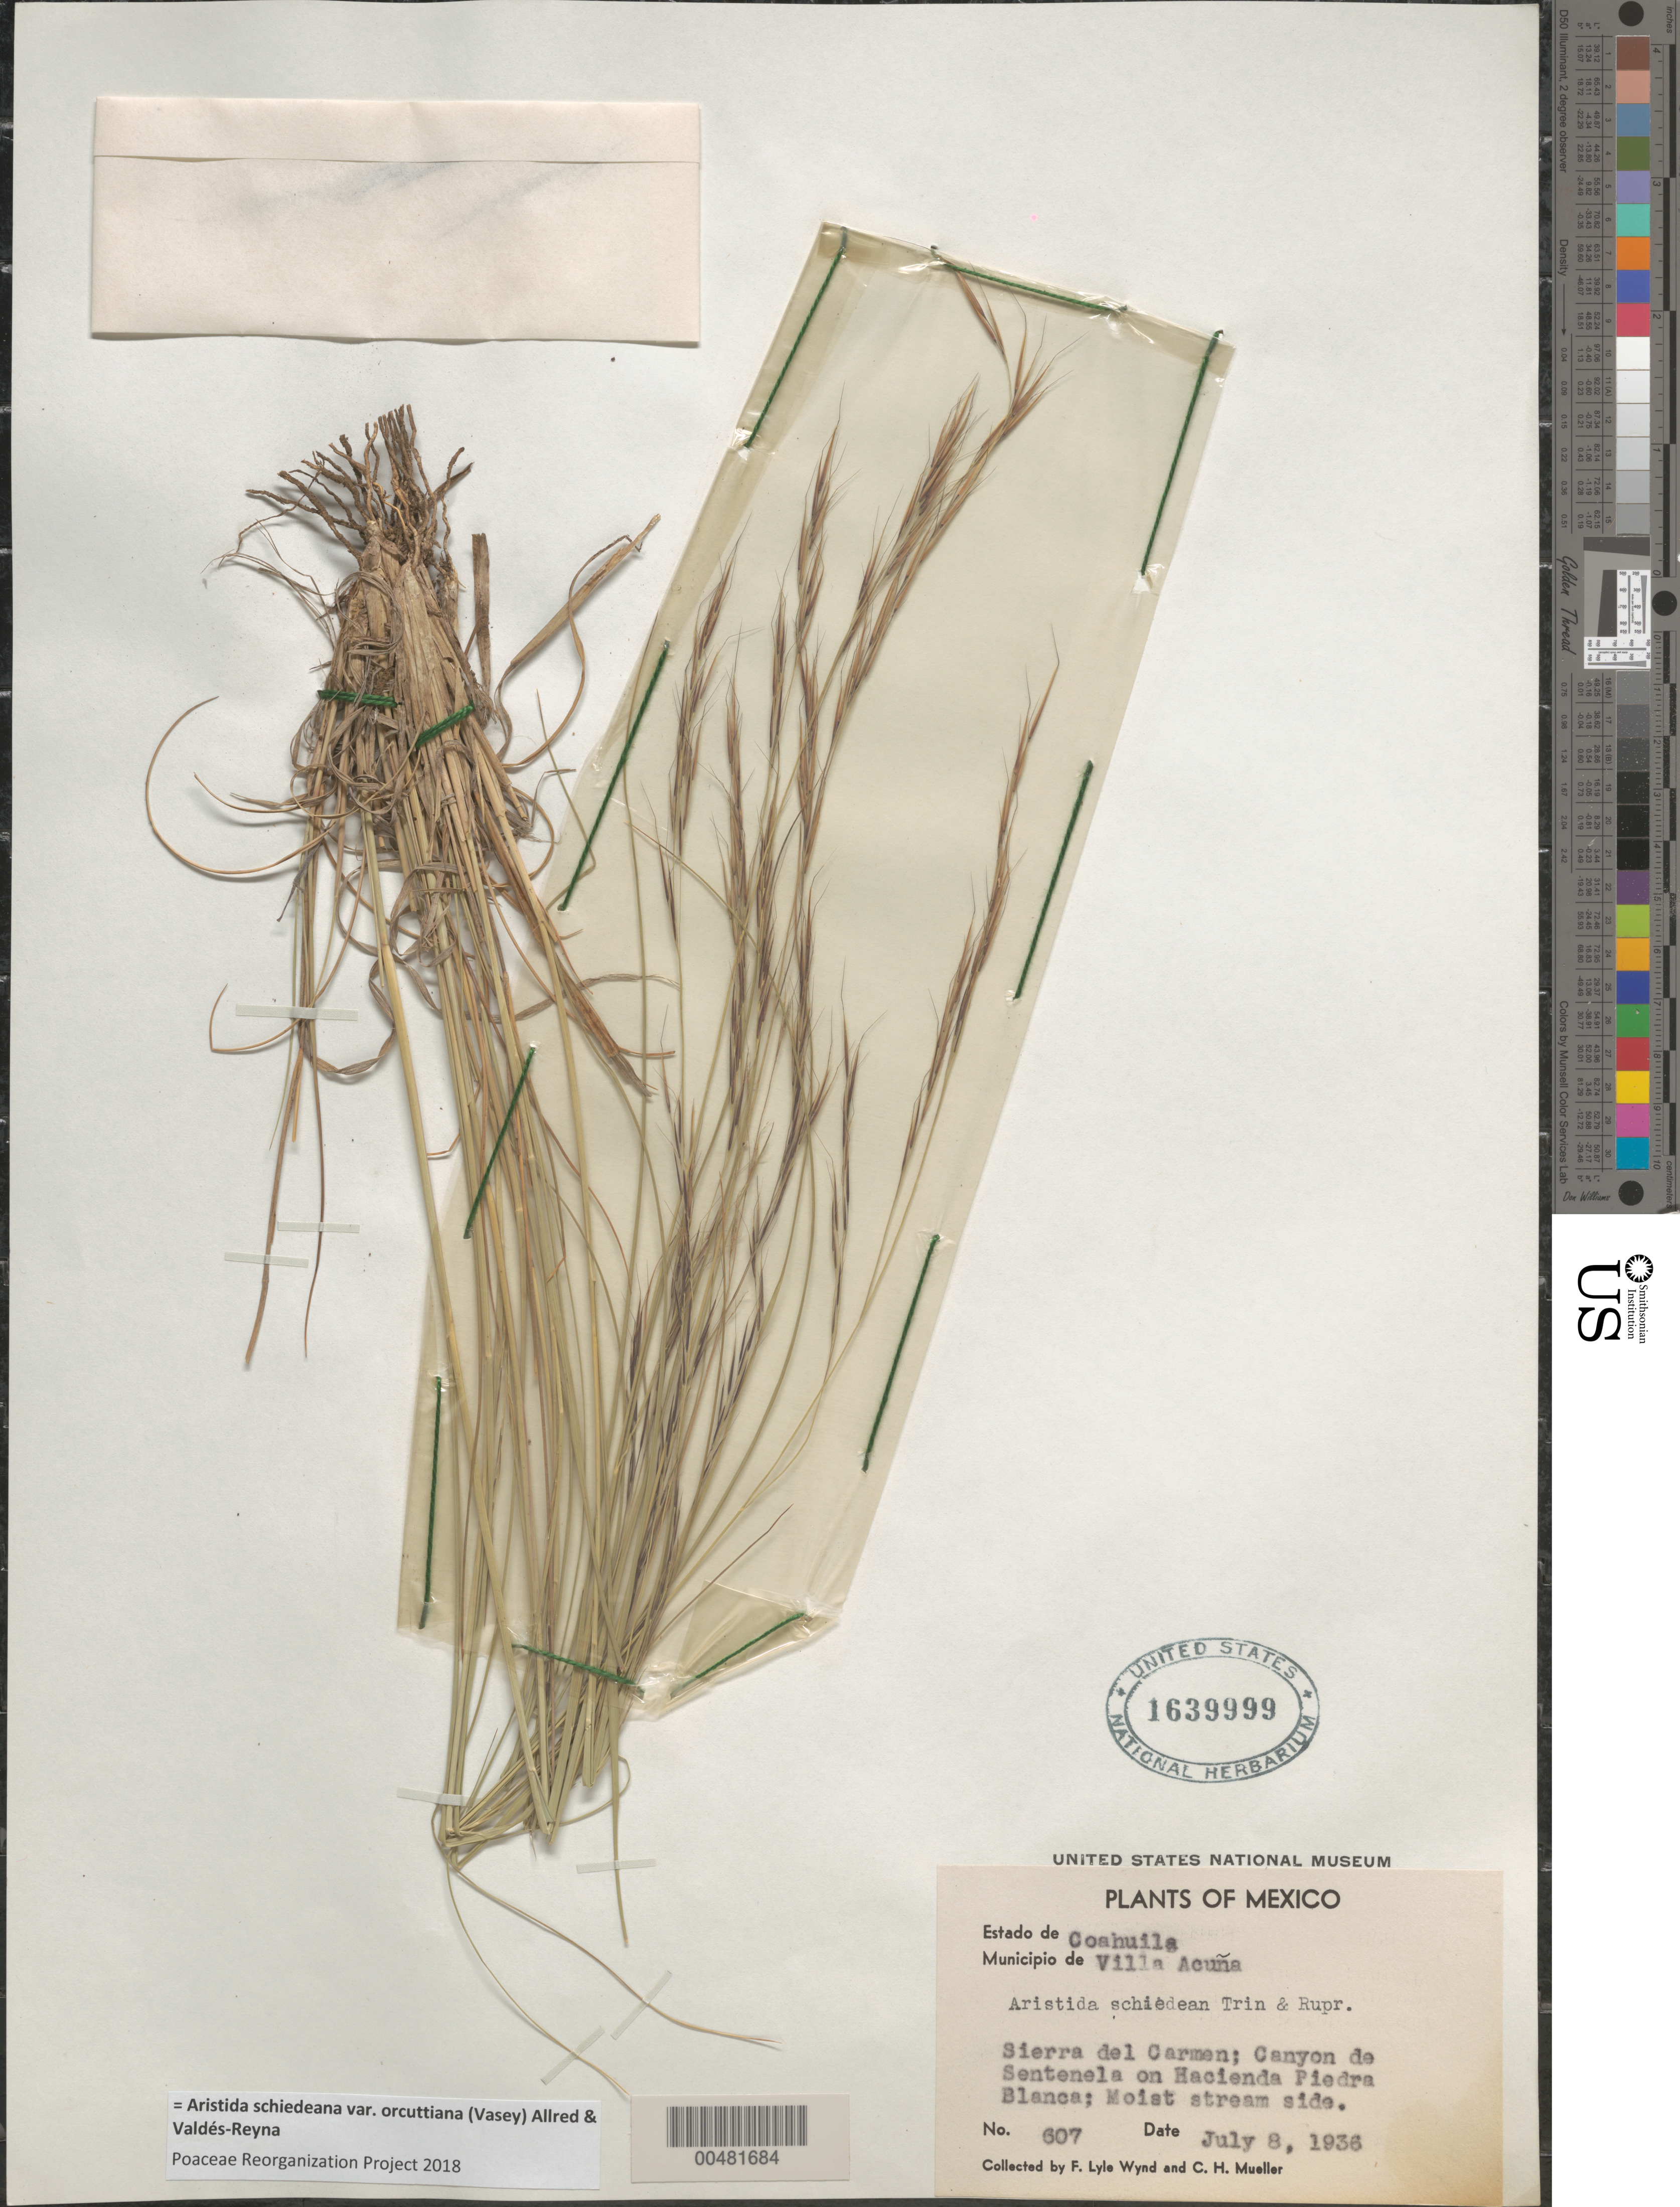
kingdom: Plantae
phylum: Tracheophyta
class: Liliopsida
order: Poales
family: Poaceae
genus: Aristida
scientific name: Aristida schiedeana var. orcuttiana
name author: (Vasey) Allred & Valdés-Reyna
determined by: Poaceae Reorganization Project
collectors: F. L. Wynd & C. H. Muller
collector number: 607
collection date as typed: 8 Jul 1936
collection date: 1936-07-08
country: Mexico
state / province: Coahuila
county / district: Acuña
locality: Sierra del Carmen, Canyon de Sentenela on Hacienda Piedra Blanca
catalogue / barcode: US 1639999